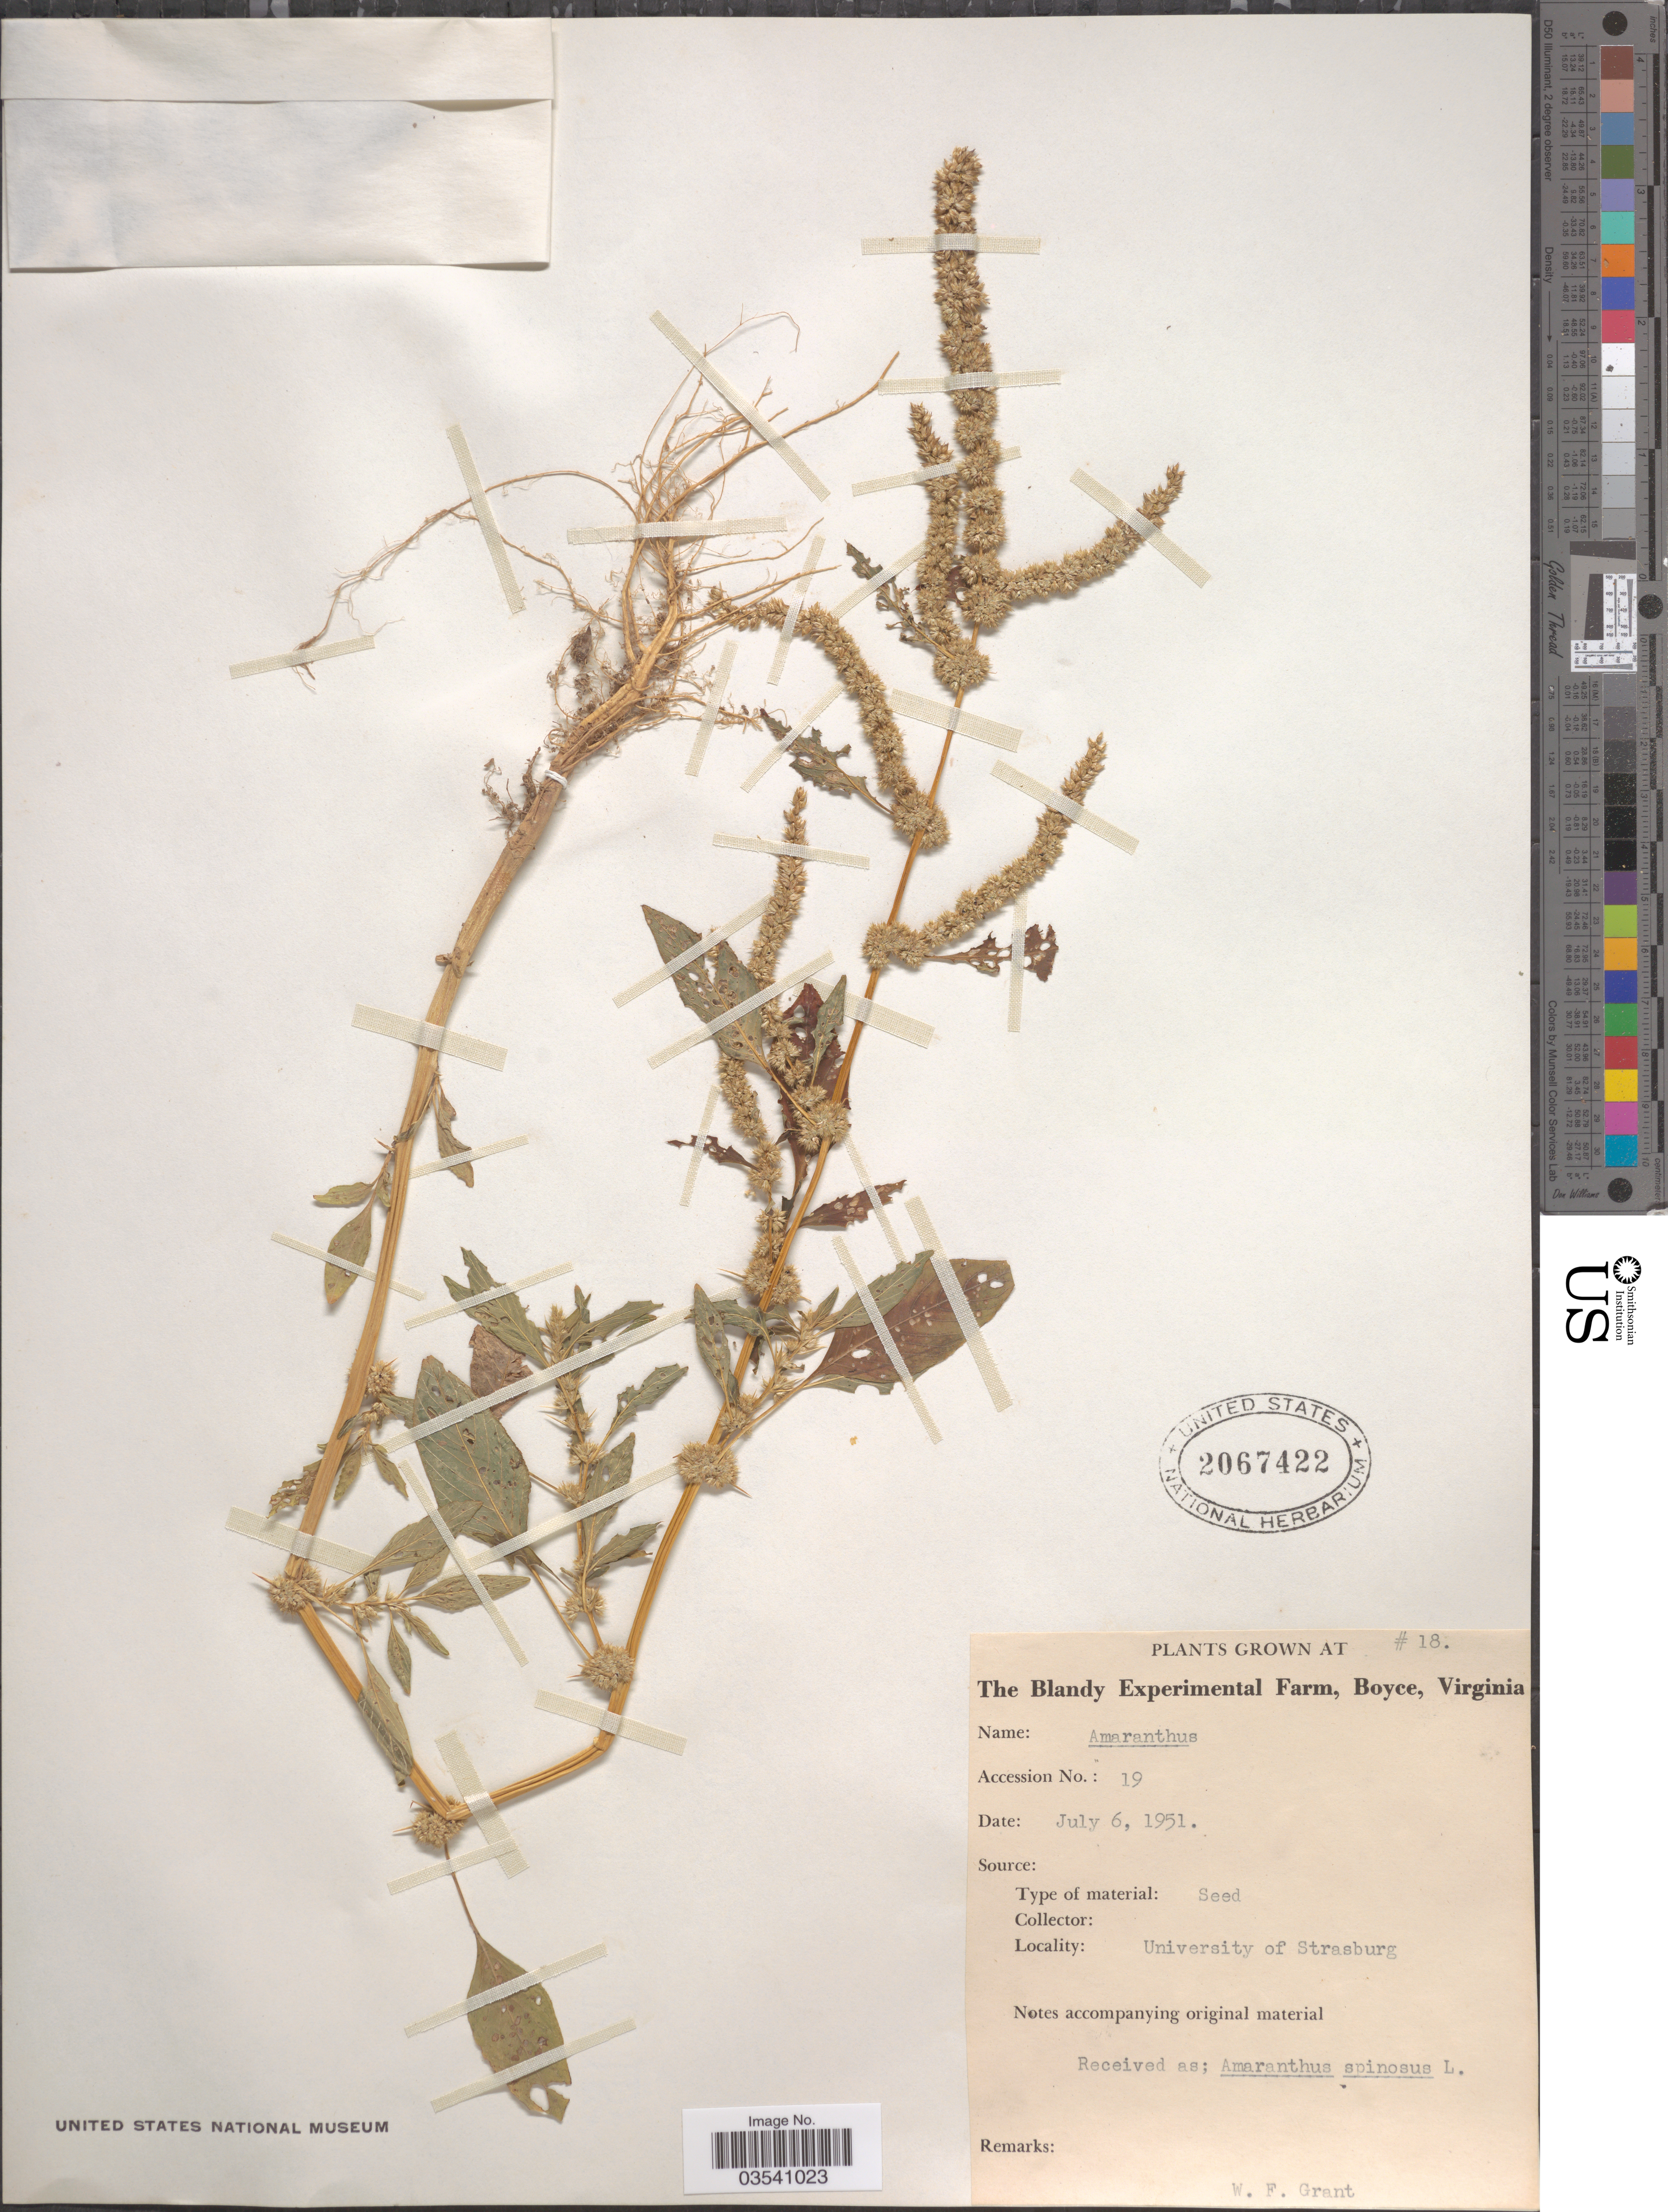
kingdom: Plantae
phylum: Tracheophyta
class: Magnoliopsida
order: Caryophyllales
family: Amaranthaceae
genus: Amaranthus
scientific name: Amaranthus spinosus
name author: L.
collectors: W. Grant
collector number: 18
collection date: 1951-07-06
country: United States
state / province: Virginia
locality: The Blandy Experimental Farm, Boyce.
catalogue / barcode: US 2067422